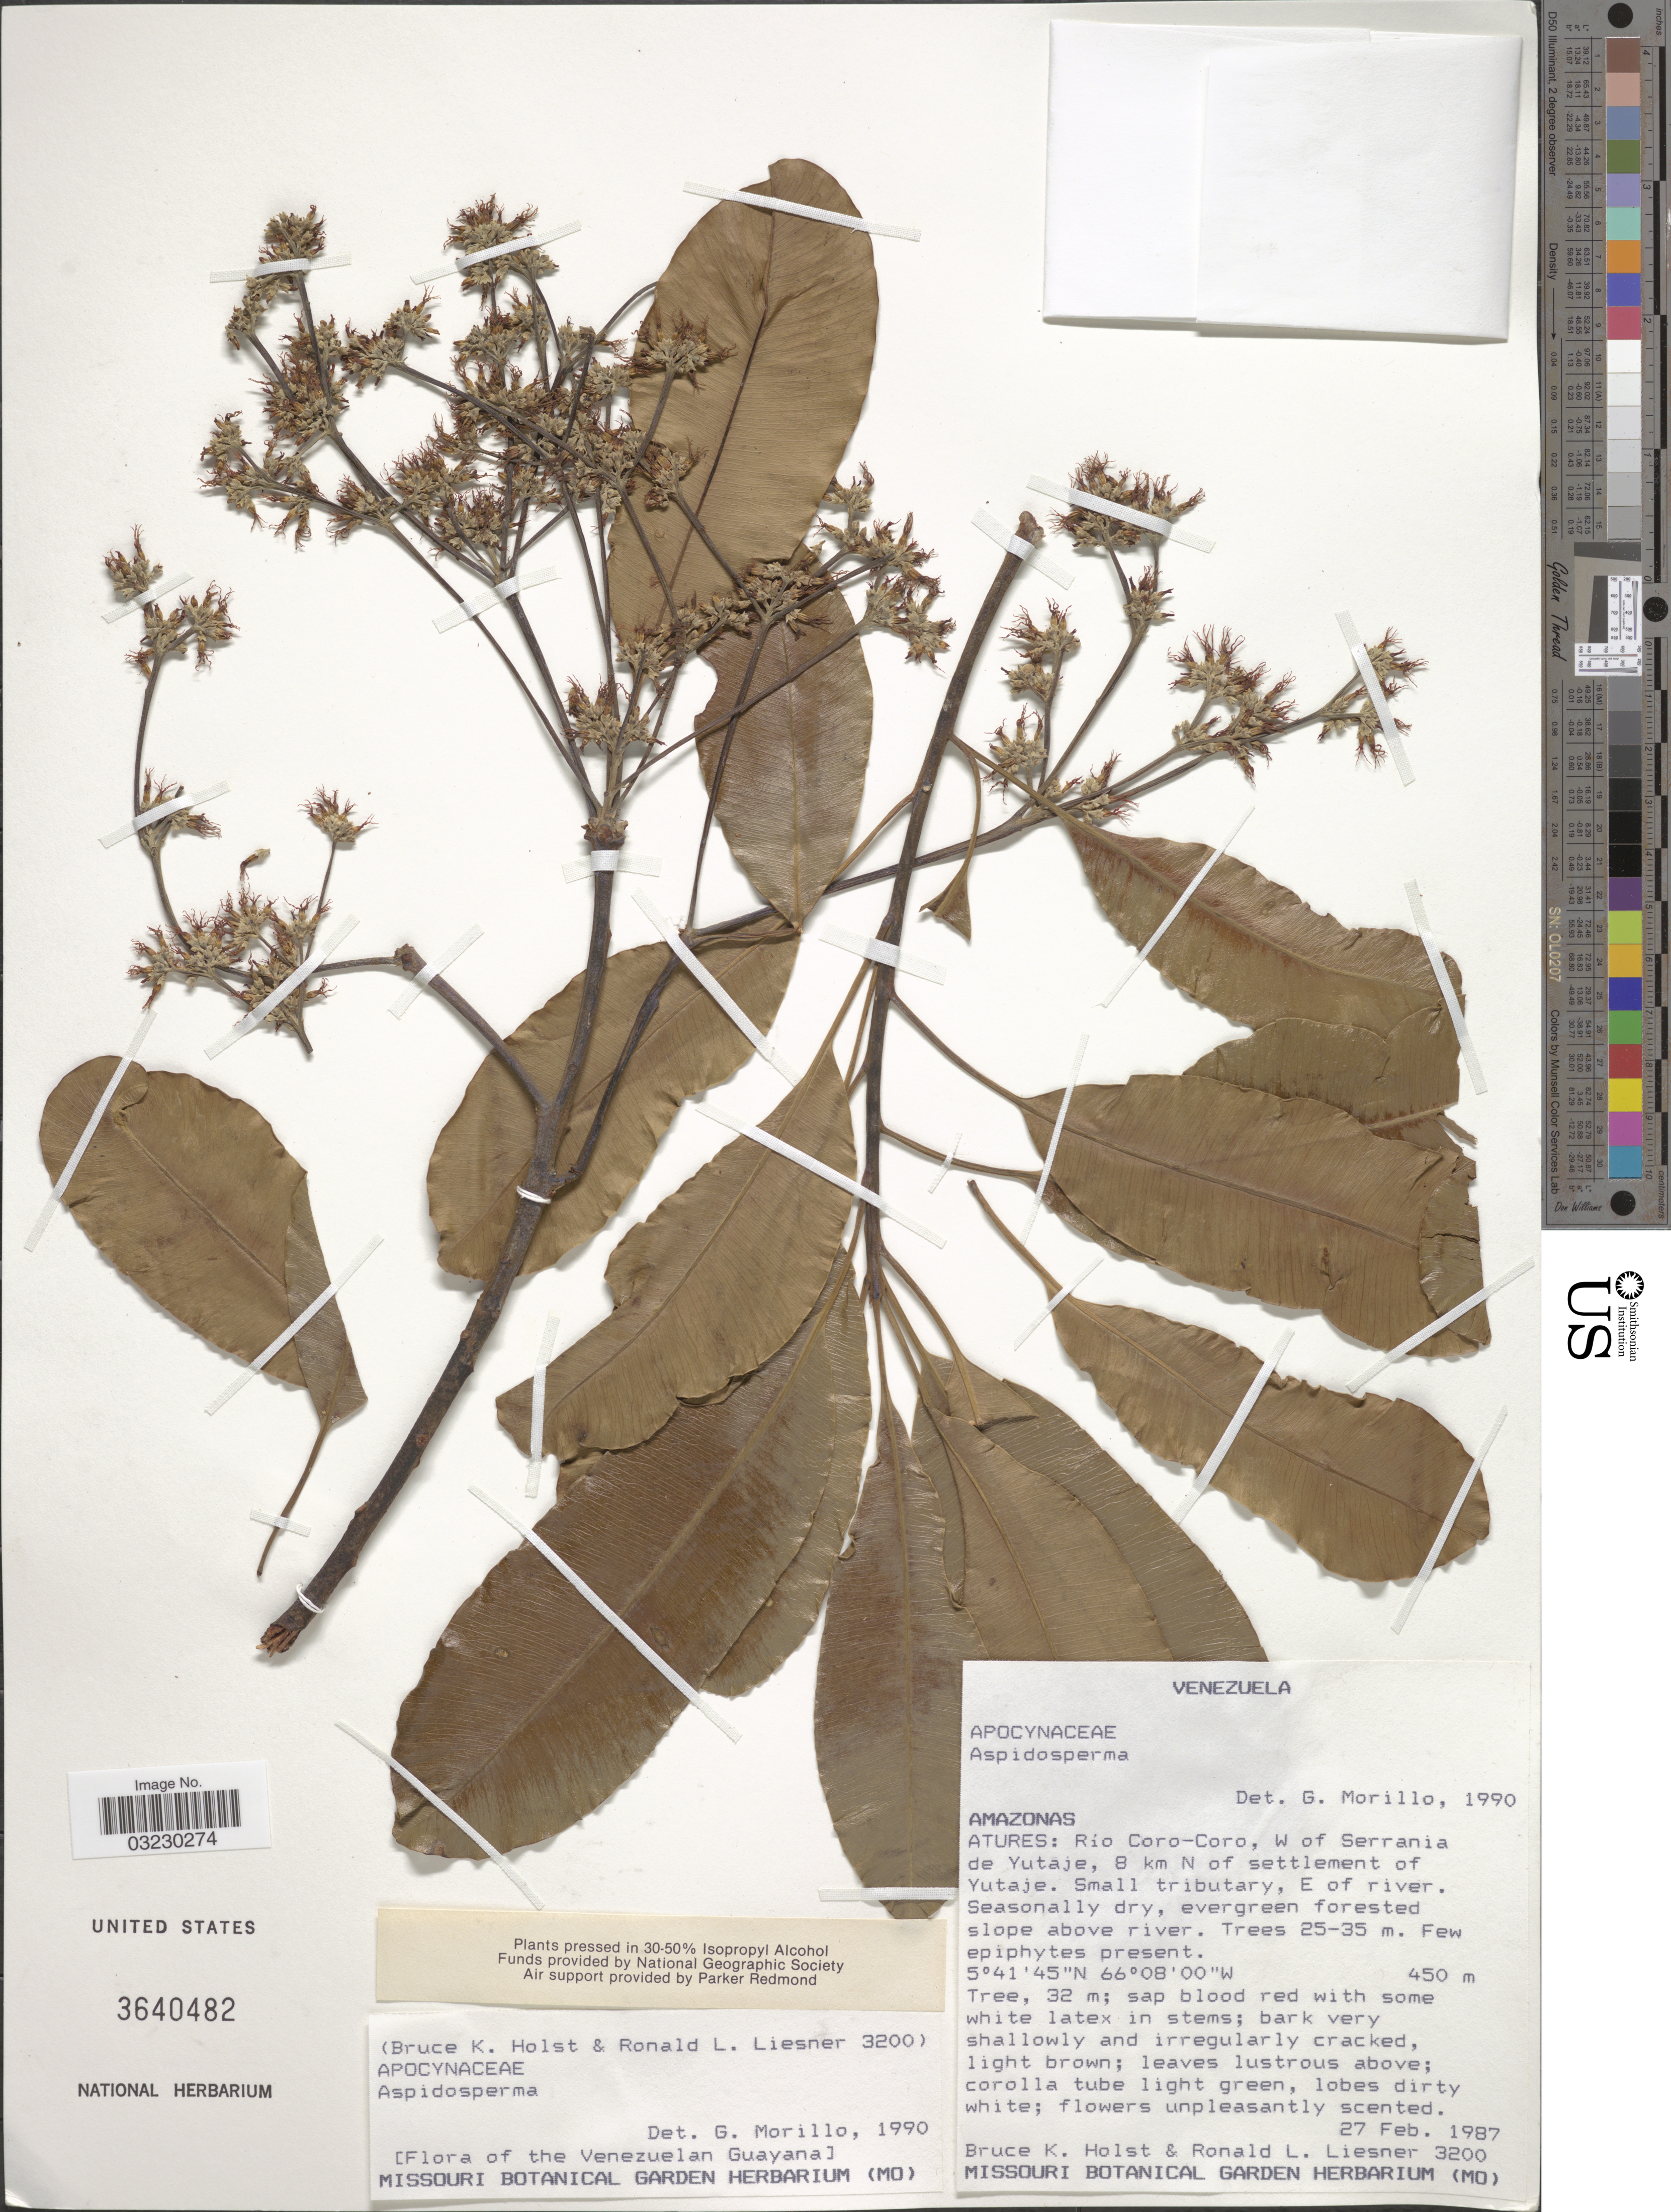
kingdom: Plantae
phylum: Tracheophyta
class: Magnoliopsida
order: Gentianales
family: Apocynaceae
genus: Aspidosperma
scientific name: Aspidosperma sp.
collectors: B. Holst & R. L. Liesner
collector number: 3200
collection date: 1987-02-27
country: Venezuela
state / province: Amazonas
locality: Atures: Río Coro-Coro, W of Serrania de Yutaje, 8 km N of settlement of Yutaje. Small tributary, E of river.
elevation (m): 450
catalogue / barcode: US 3640482